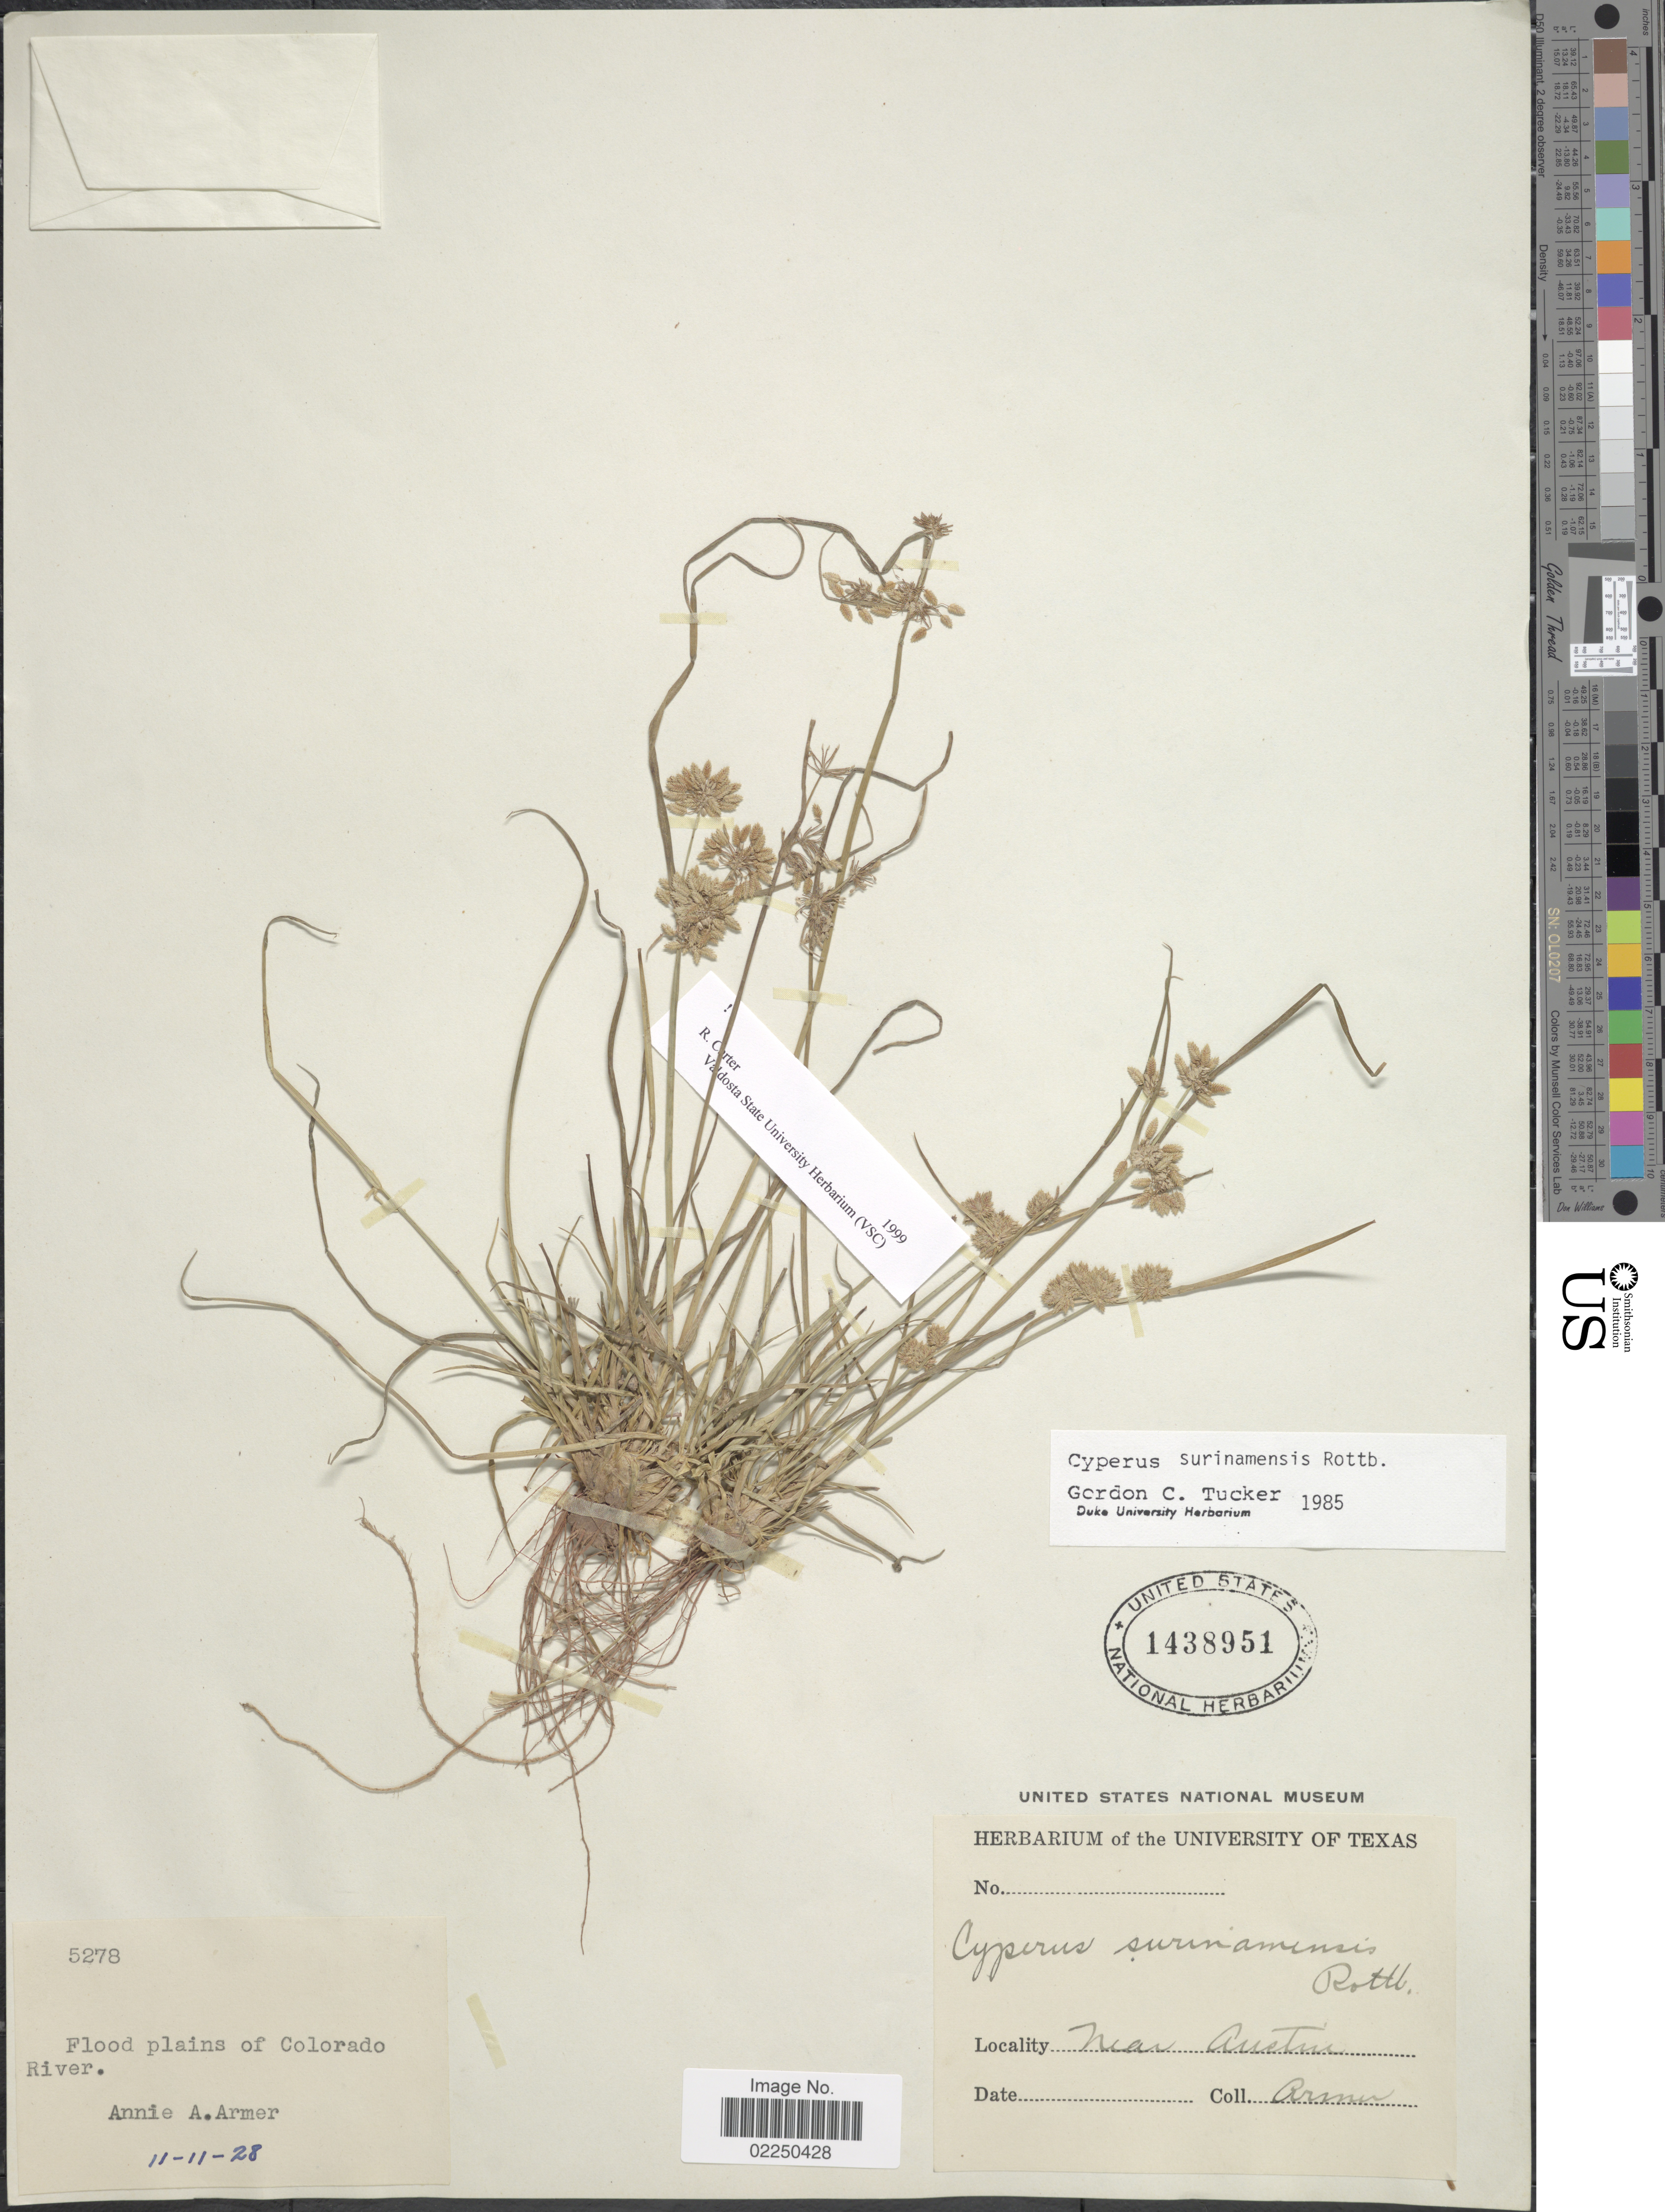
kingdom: Plantae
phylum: Tracheophyta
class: Liliopsida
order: Poales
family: Cyperaceae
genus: Cyperus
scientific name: Cyperus surinamensis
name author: Rottb.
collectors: A. Armer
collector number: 5278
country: United States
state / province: Texas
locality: Flood palins of Colorado River, near Austin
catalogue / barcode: US 1438951